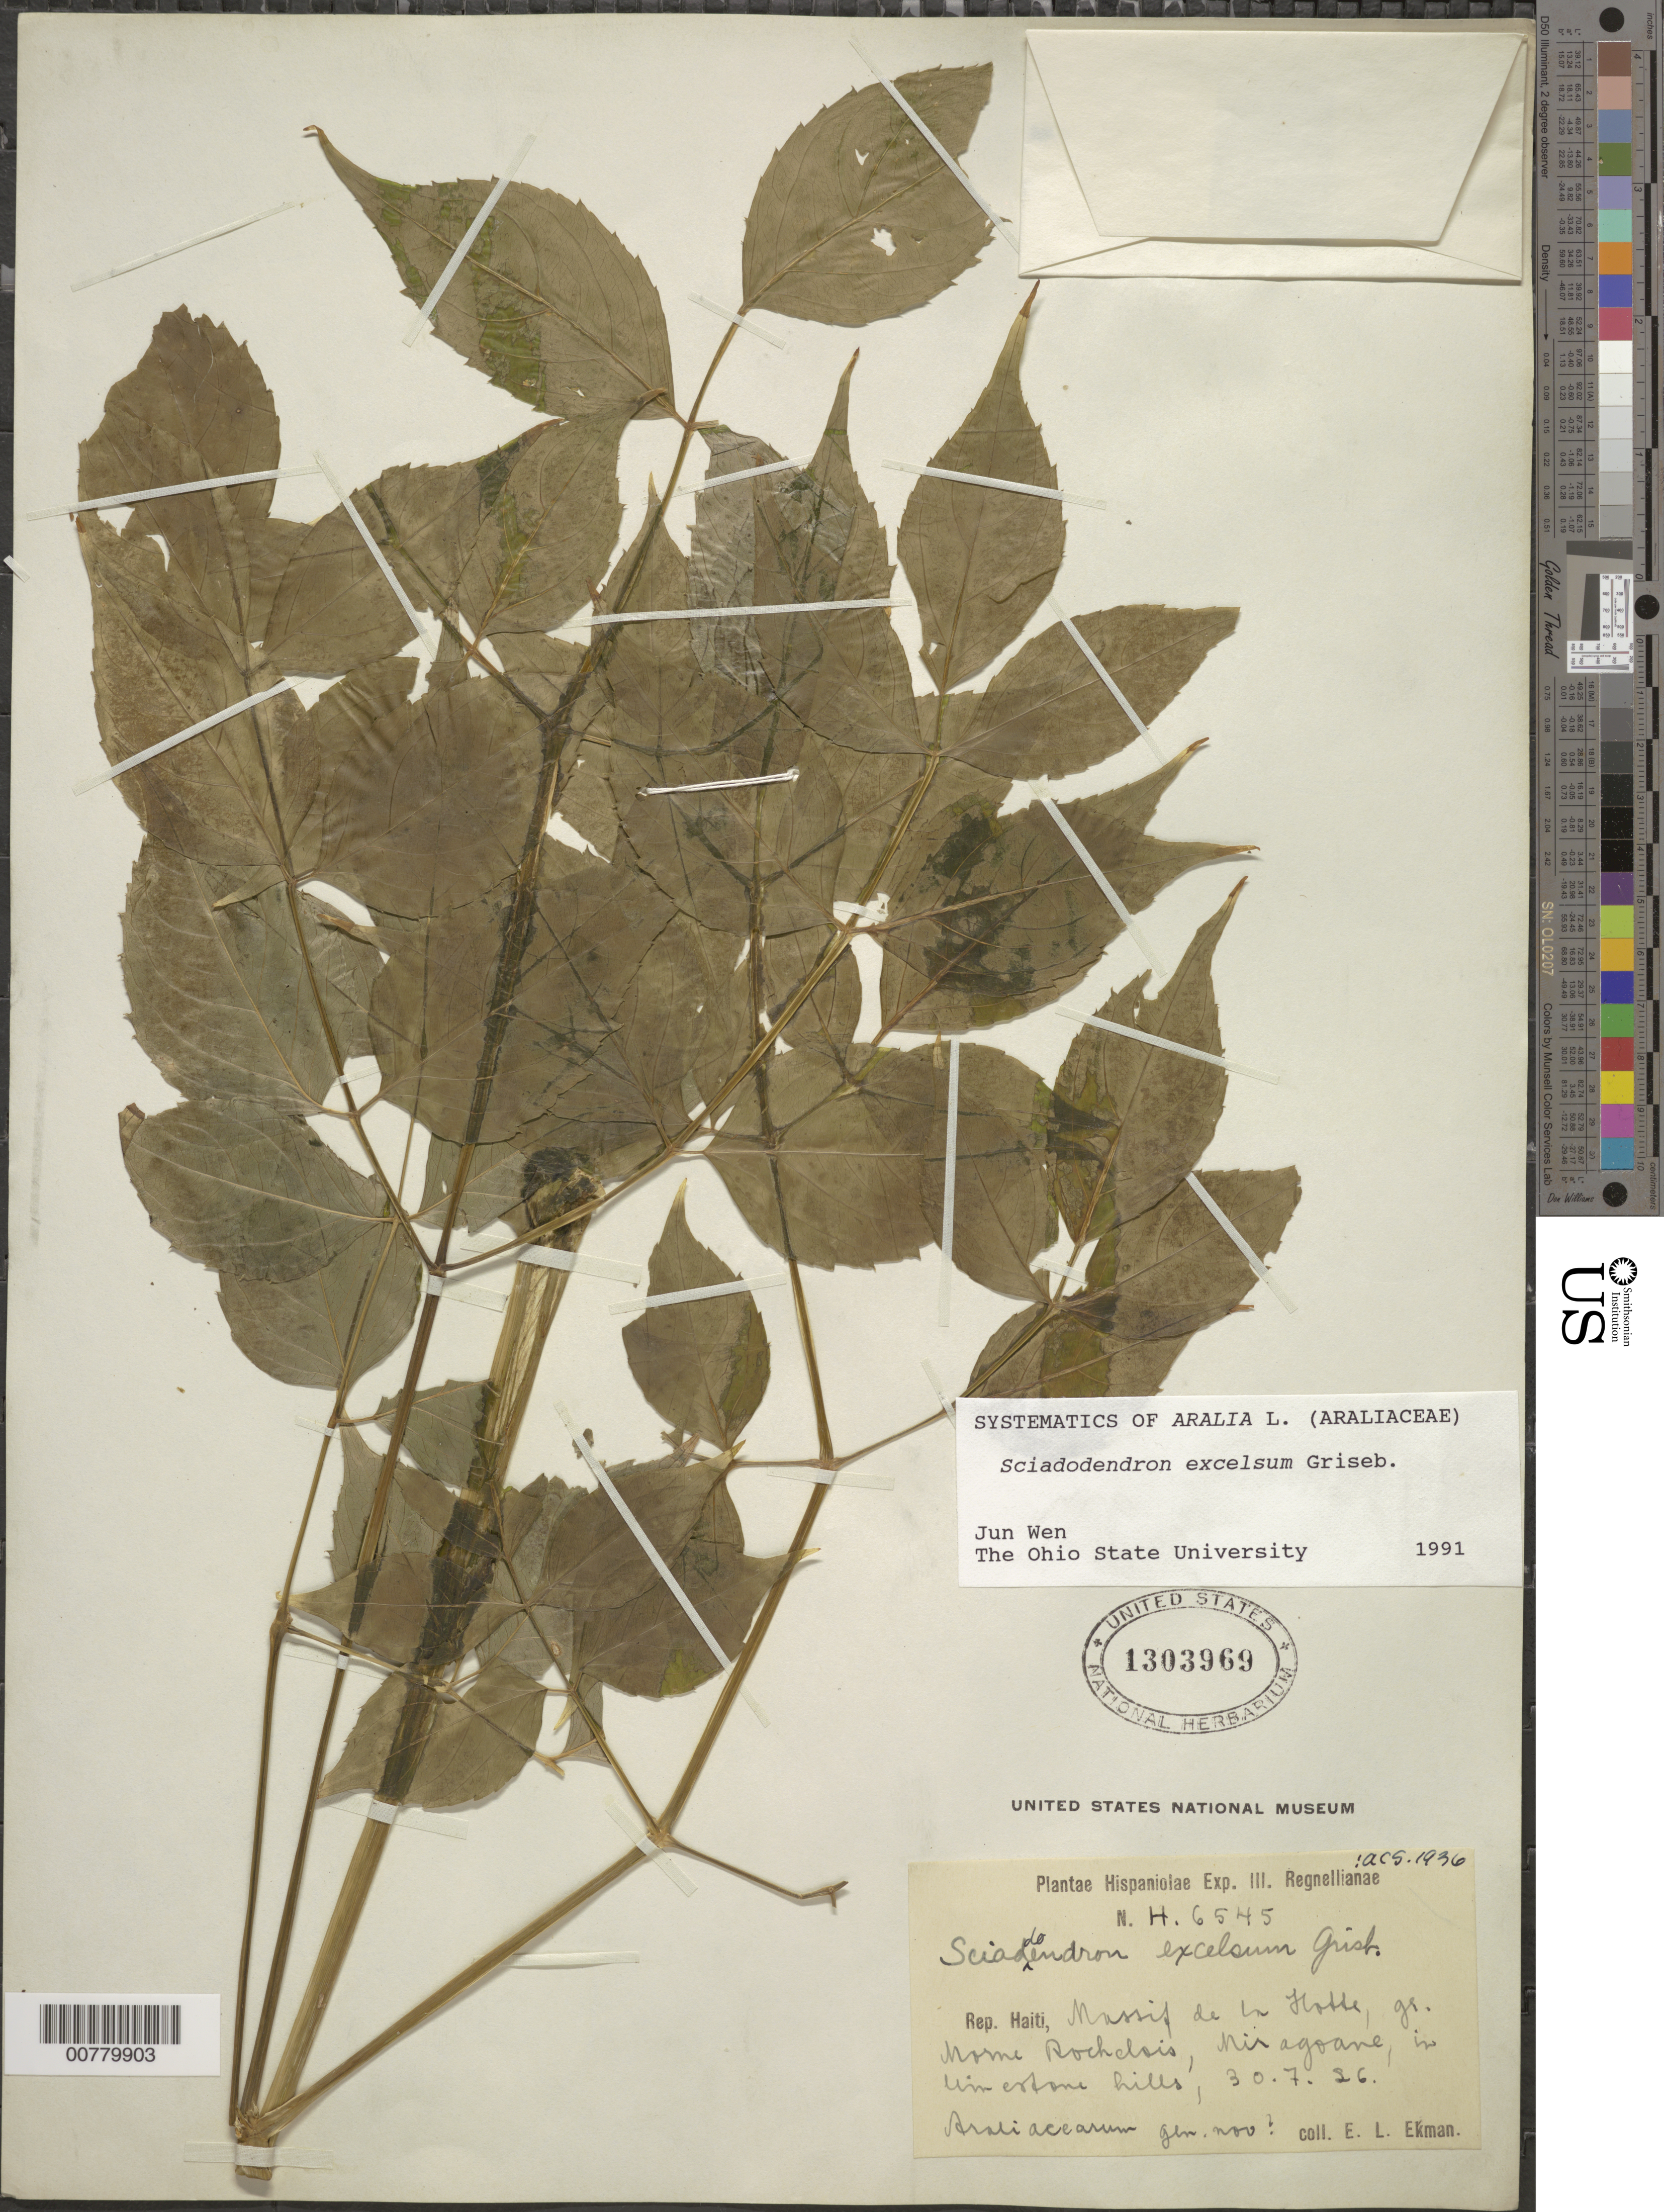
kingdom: Plantae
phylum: Tracheophyta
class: Magnoliopsida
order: Apiales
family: Araliaceae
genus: Sciadodendron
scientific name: Sciadodendron excelsum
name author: Griseb.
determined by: Wen, Jun, (BOT), Smithsonian Institution - National Museum of Natural History (UNITED STATES)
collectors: E. L. Ekman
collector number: H 6545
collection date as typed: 30 Jul 1926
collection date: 1926-07-30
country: Haiti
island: Hispaniola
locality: Massif de la Hotte, gr. Morne Rochelois, Miragoane.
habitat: In limestone hills.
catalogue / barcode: US 1303969